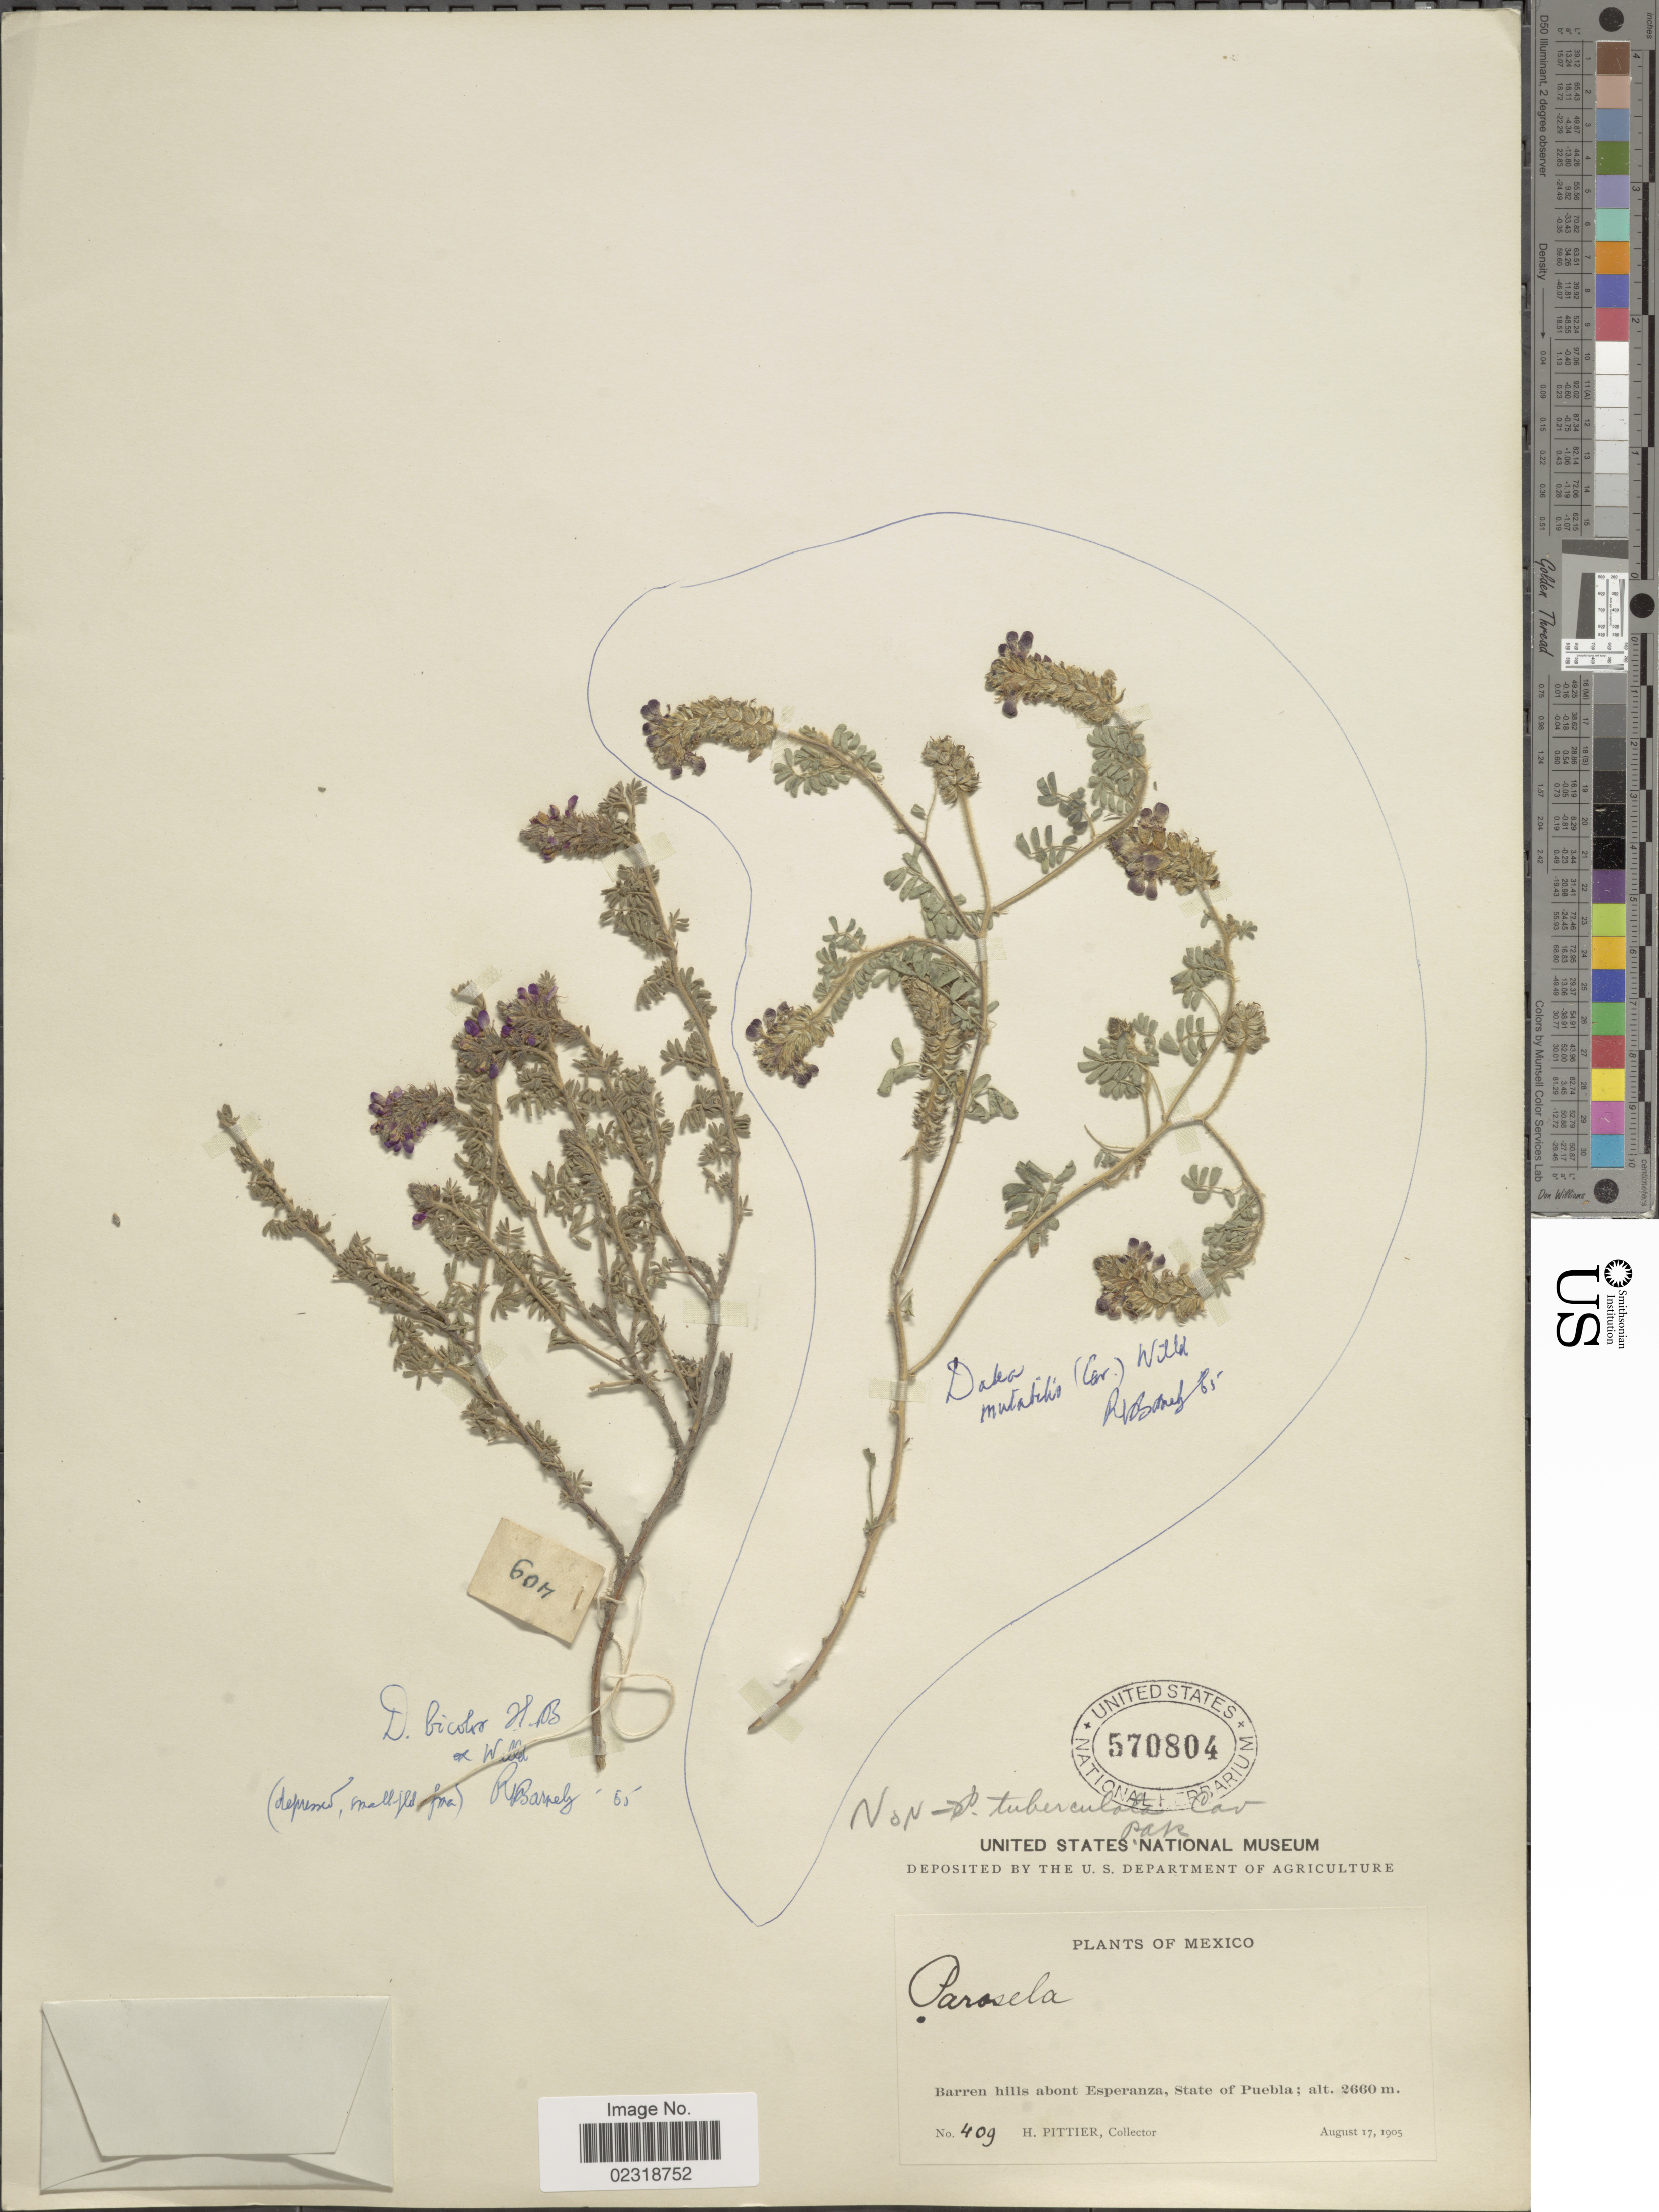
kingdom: Plantae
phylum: Tracheophyta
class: Magnoliopsida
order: Fabales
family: Fabaceae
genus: Dalea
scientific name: Dalea bicolor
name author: Humb. & Bonpl. ex Willd.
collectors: H. F. Pittier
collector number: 409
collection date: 1905-08-17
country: Mexico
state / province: Puebla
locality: Barren hills abont Esperanza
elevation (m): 2660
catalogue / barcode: US 570804